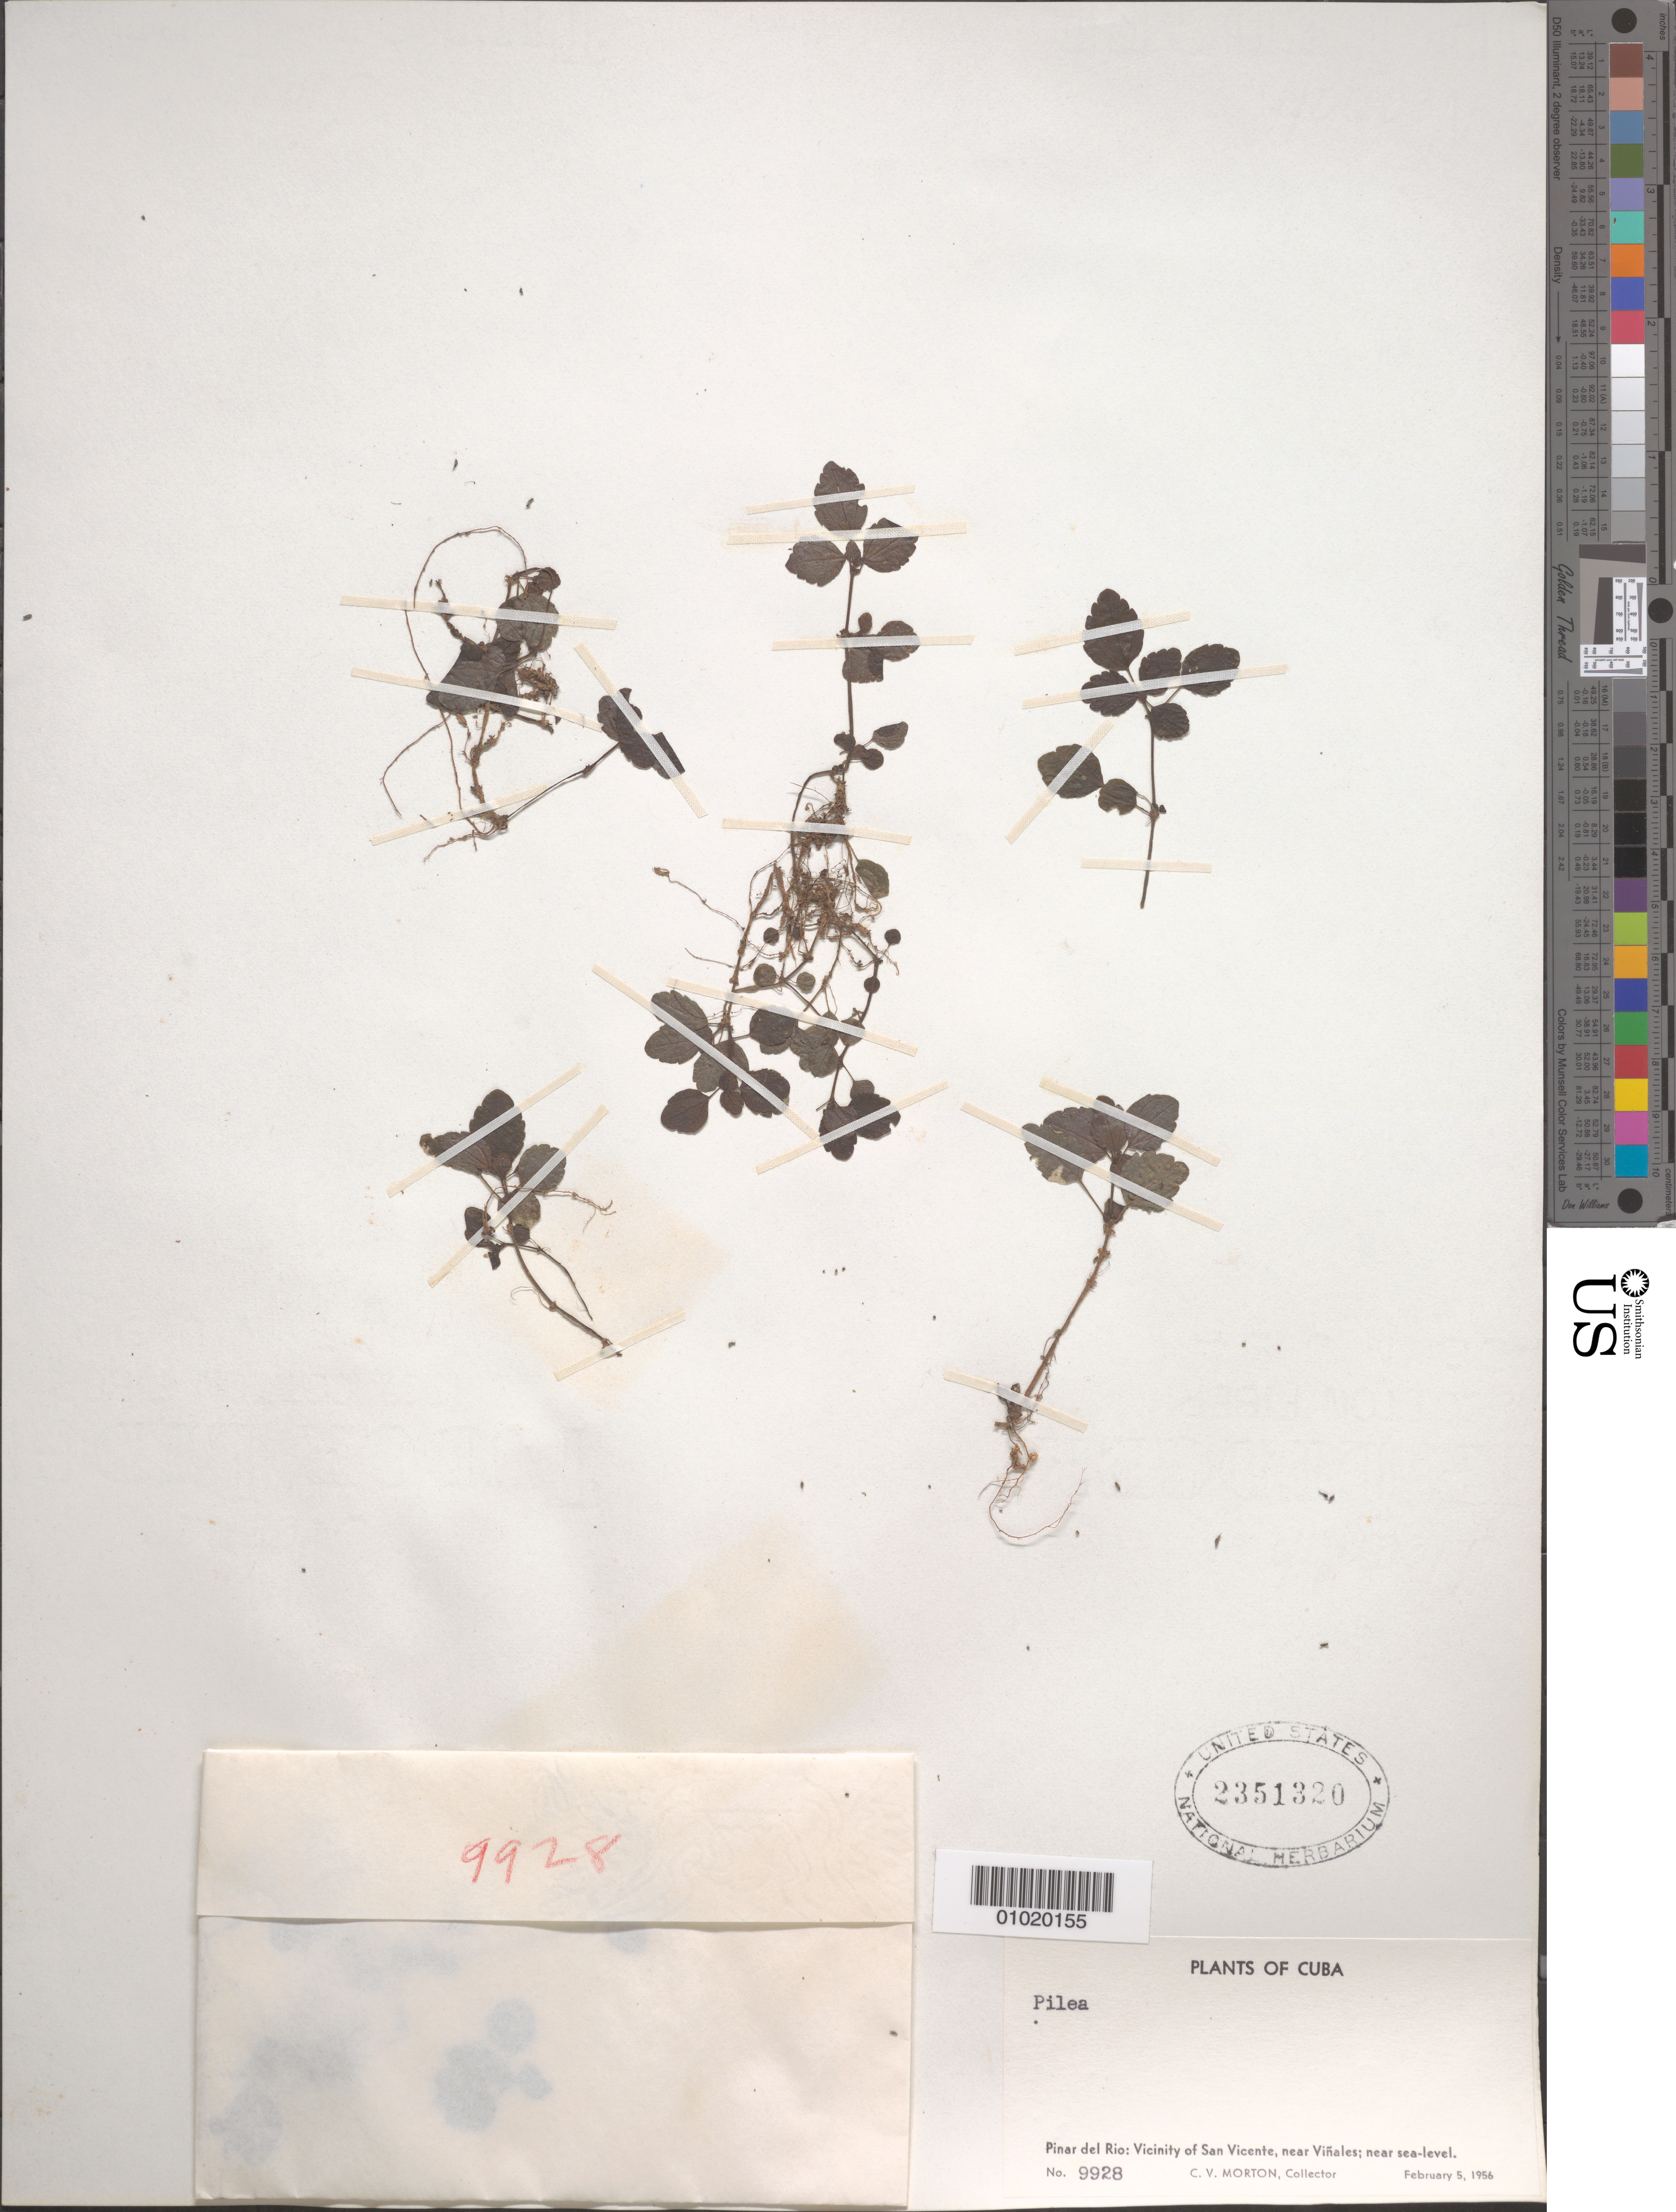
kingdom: Plantae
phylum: Tracheophyta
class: Magnoliopsida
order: Rosales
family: Urticaceae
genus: Pilea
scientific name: Pilea sp.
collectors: C. V. Morton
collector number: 9928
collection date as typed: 05 Feb 1956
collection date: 1956-02-05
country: Cuba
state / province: Pinar del Rio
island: Cuba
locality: Vicinity of San Vicente, near Viñales; near sea-level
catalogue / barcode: US 2351320